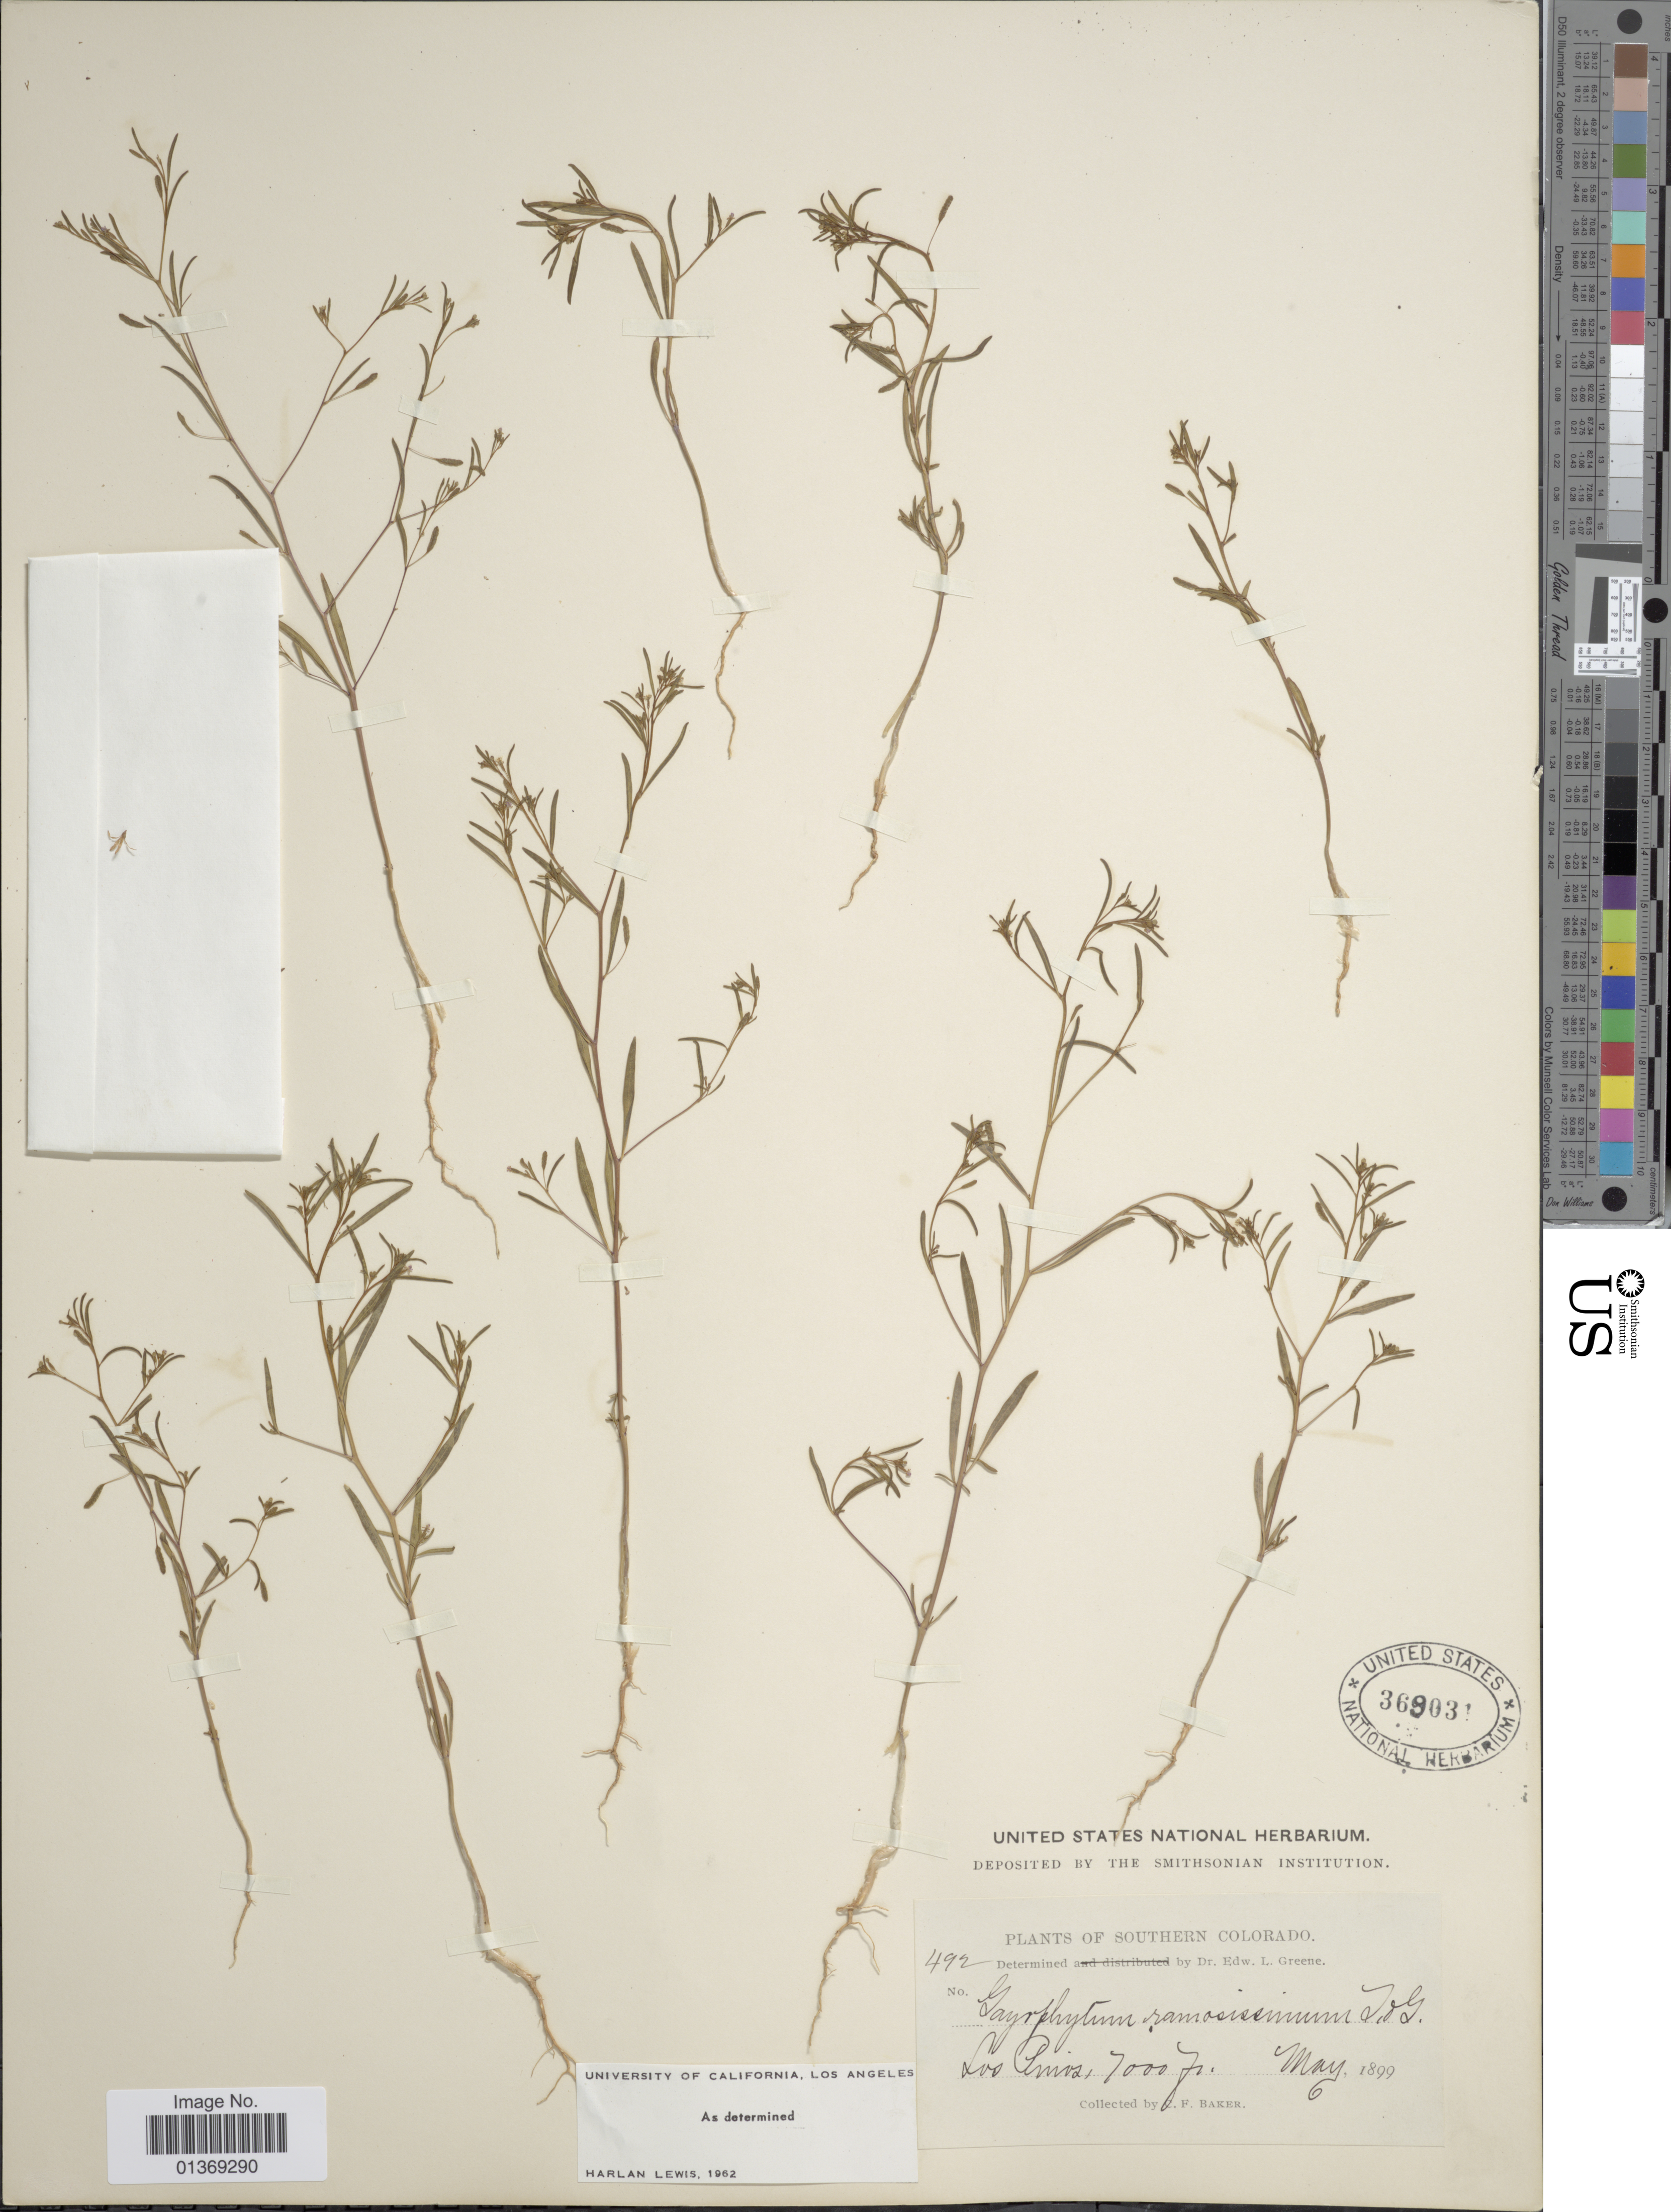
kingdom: Plantae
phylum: Tracheophyta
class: Magnoliopsida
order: Myrtales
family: Onagraceae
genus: Gayophytum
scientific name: Gayophytum ramosissimum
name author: Torr. & A. Gray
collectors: C. F. Baker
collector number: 492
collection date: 1899-05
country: United States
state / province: Colorado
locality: Southern Colorado, Los Pinos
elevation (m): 2134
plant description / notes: No precise locality correction needed.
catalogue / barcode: US 369031